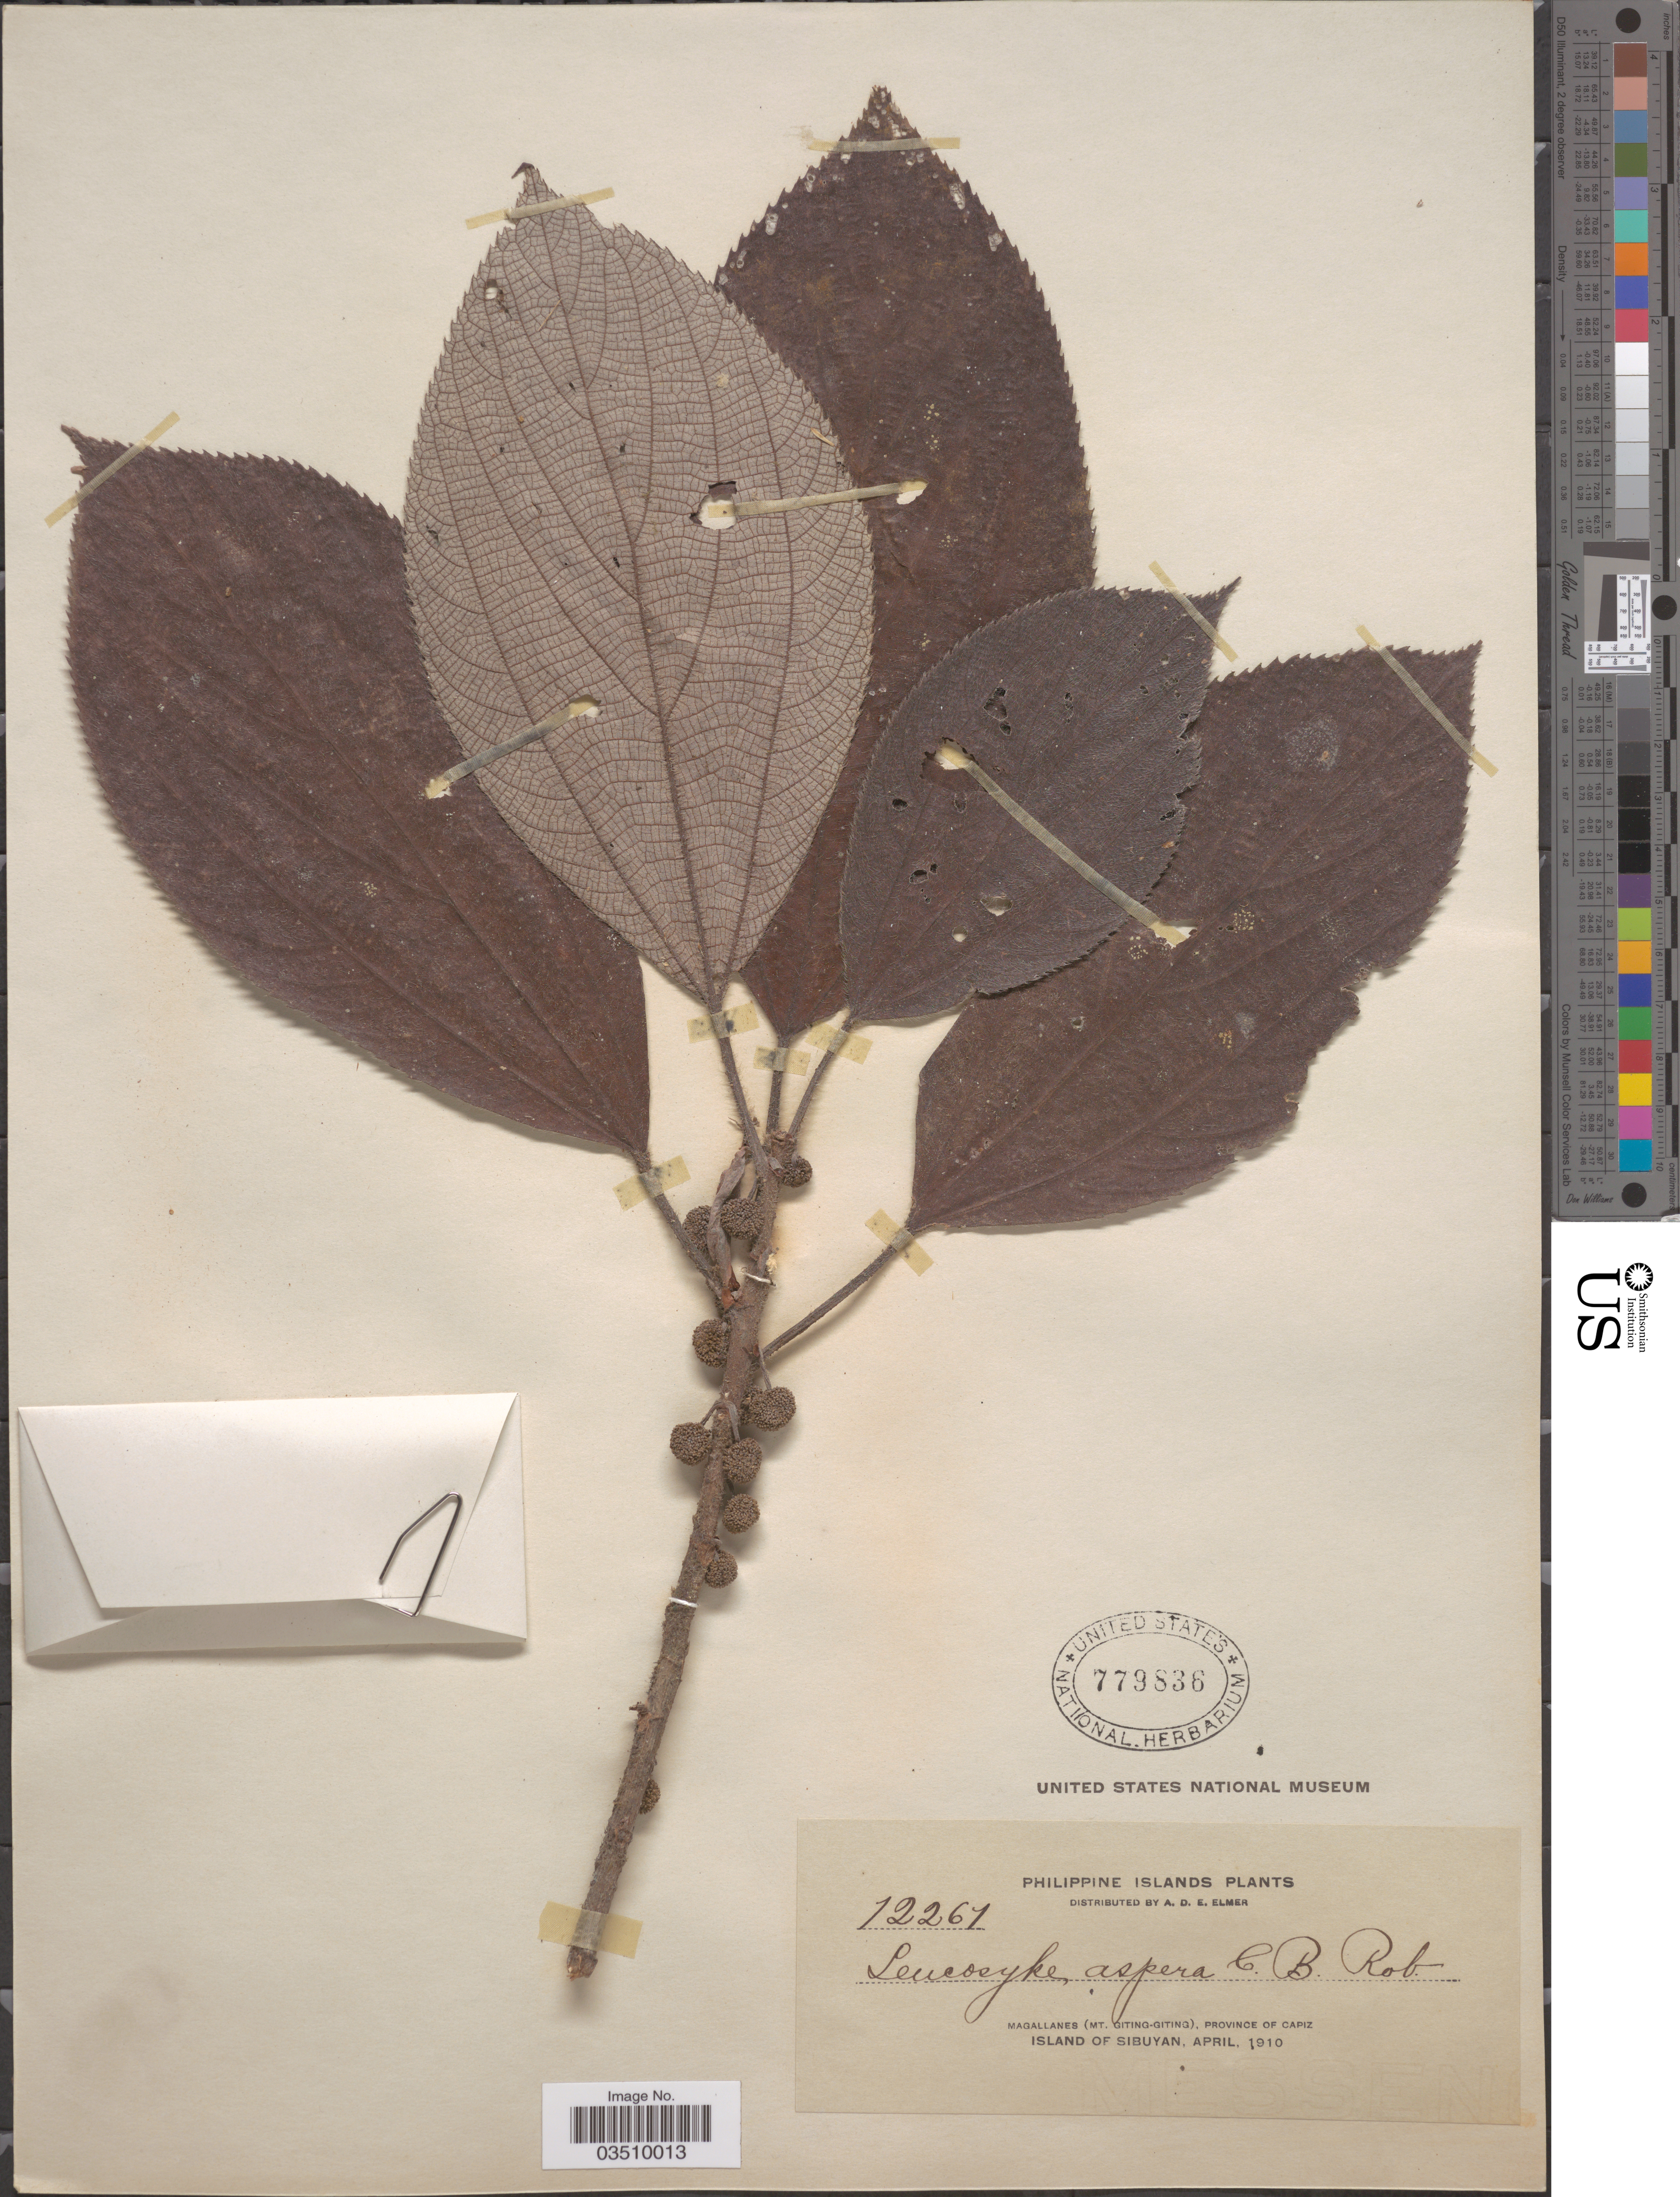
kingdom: Plantae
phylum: Tracheophyta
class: Magnoliopsida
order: Rosales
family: Urticaceae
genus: Leucosyke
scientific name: Leucosyke aspera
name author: C.B. Rob.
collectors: A. D. E. Elmer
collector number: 12267*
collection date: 1910-04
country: Philippines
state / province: Western Visayas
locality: Philippine Islands. Magallanes (Mt. Giting-Giting), Province of Capiz. Island of Sibuyan.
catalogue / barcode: US 779836